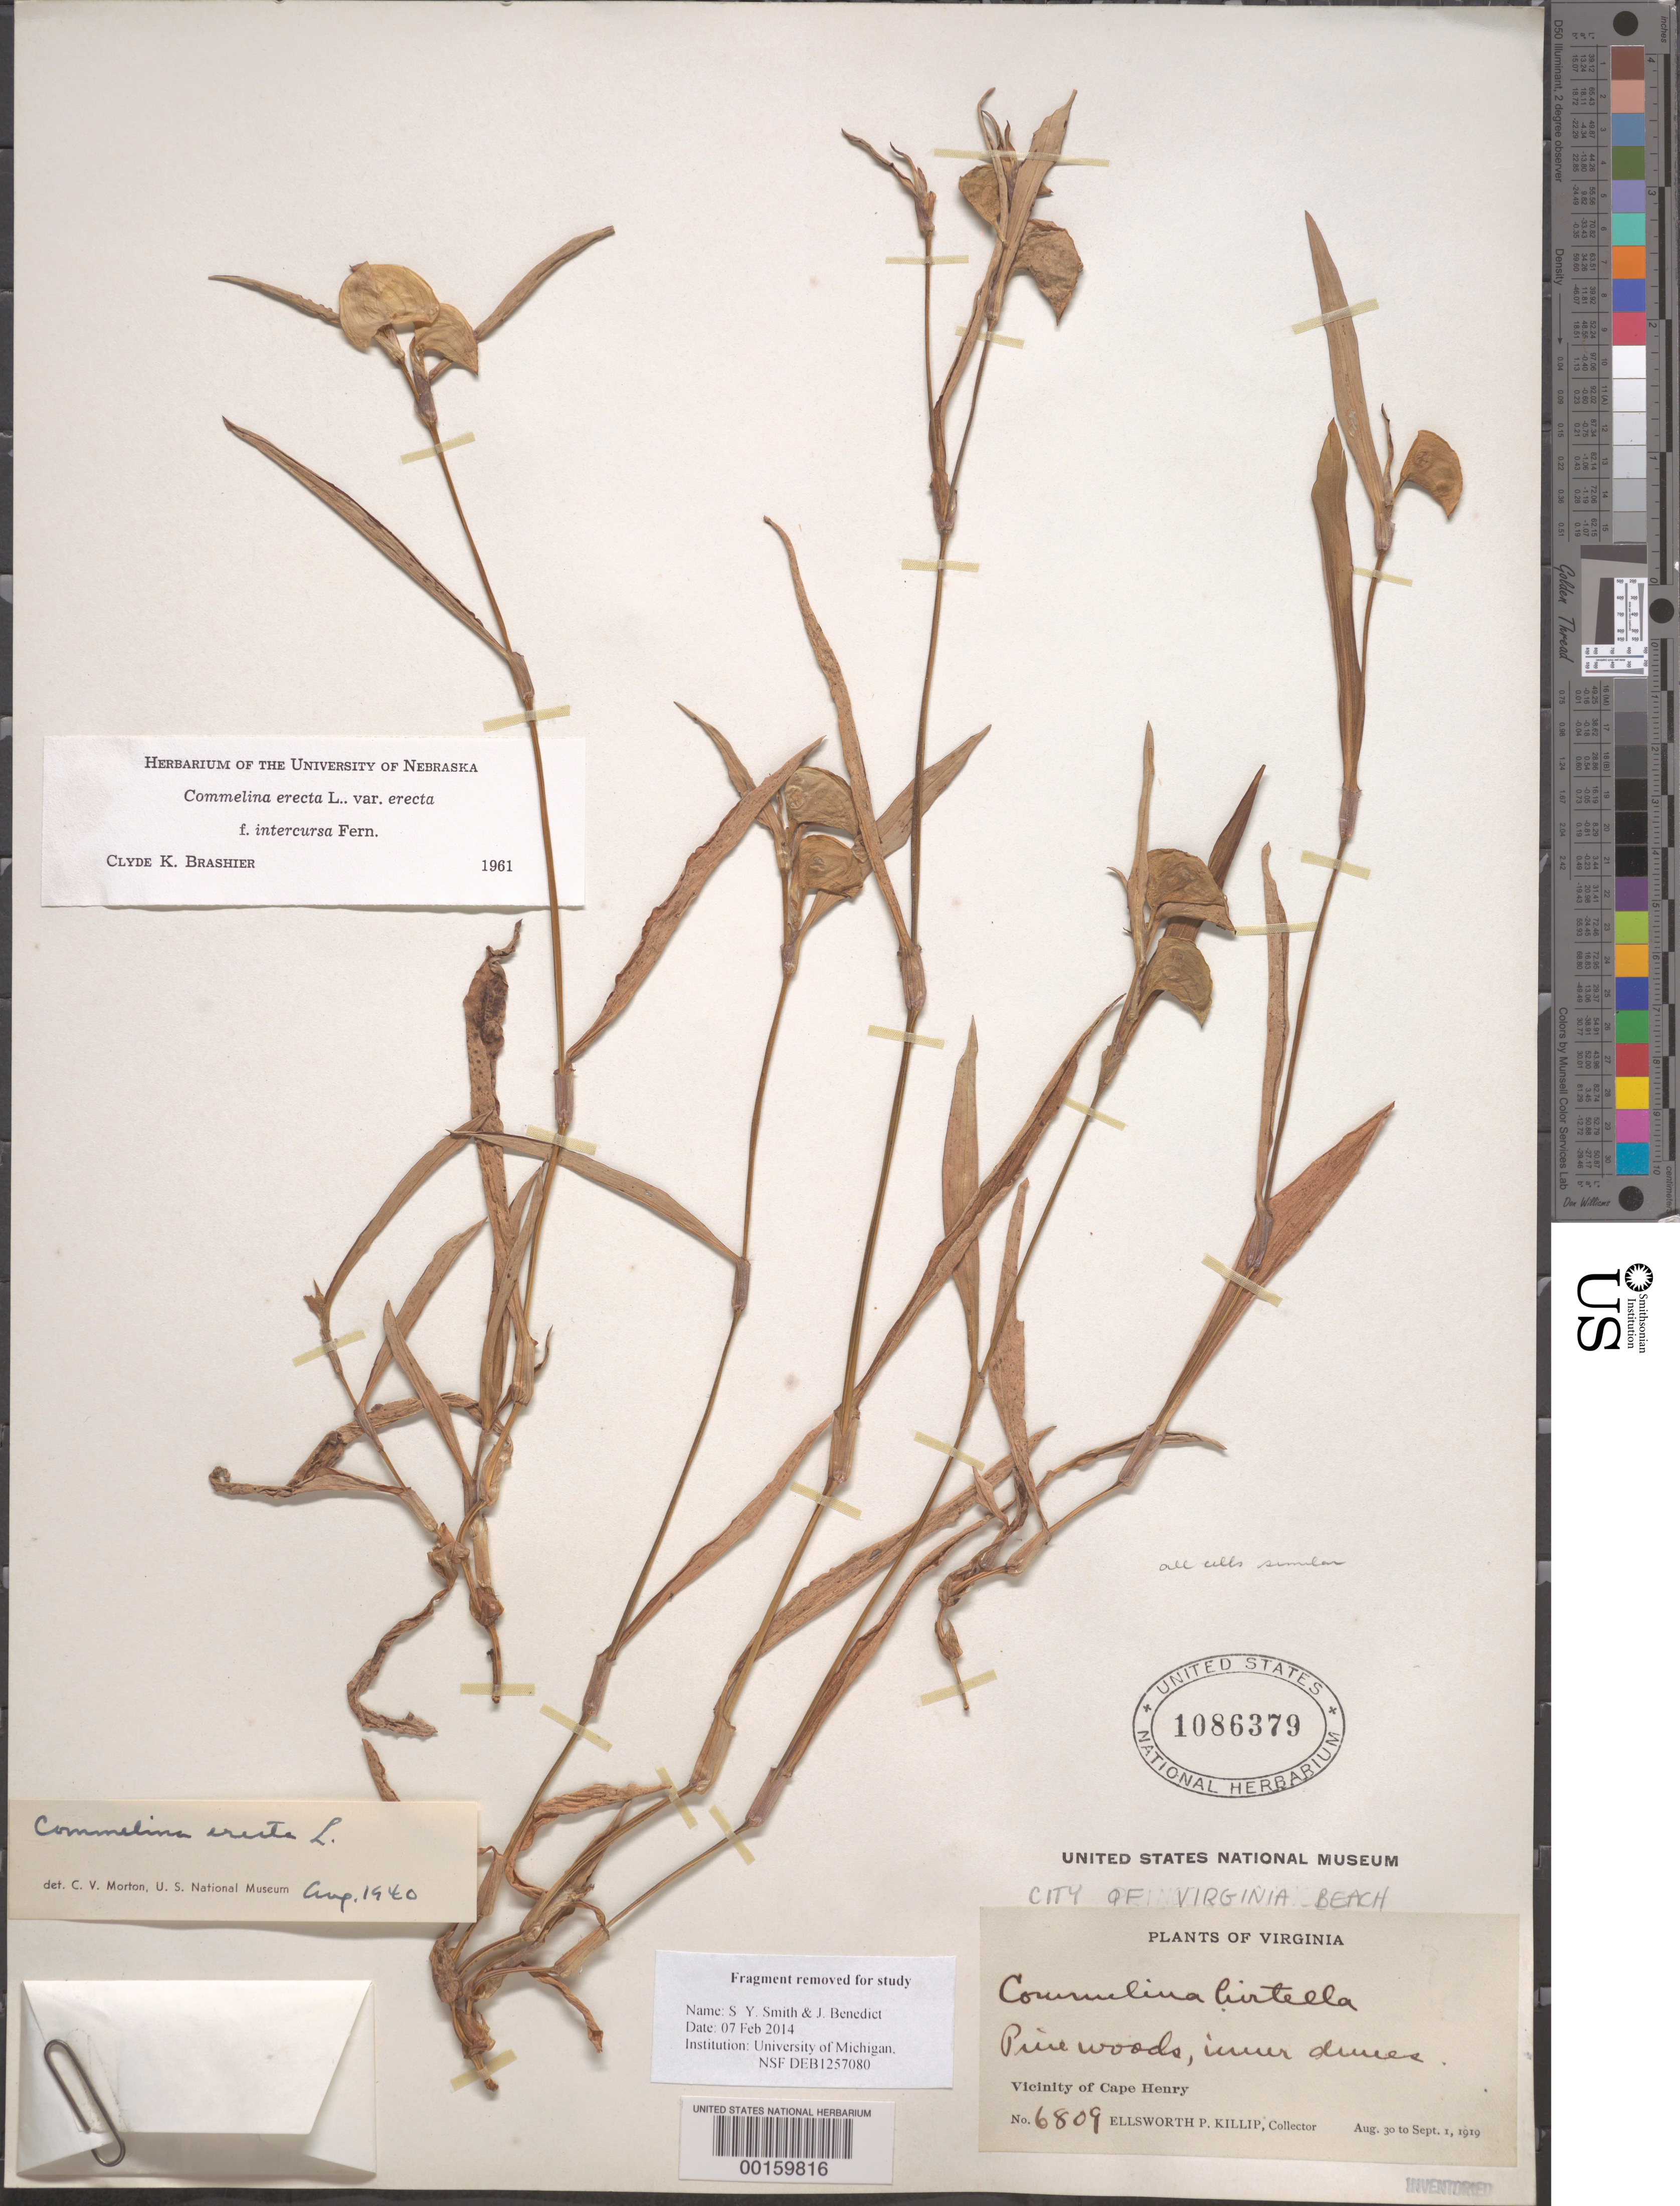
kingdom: Plantae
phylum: Tracheophyta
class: Liliopsida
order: Commelinales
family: Commelinaceae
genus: Commelina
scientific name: Commelina erecta var. erecta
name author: L.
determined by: Brashier, C. K.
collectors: E. P. Killip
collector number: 6809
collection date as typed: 30 Aug 1919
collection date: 1919-08-30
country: United States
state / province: Virginia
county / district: City of Virginia Beach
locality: Cape henry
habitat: Pine woods, inner dunes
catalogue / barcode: US 1086379